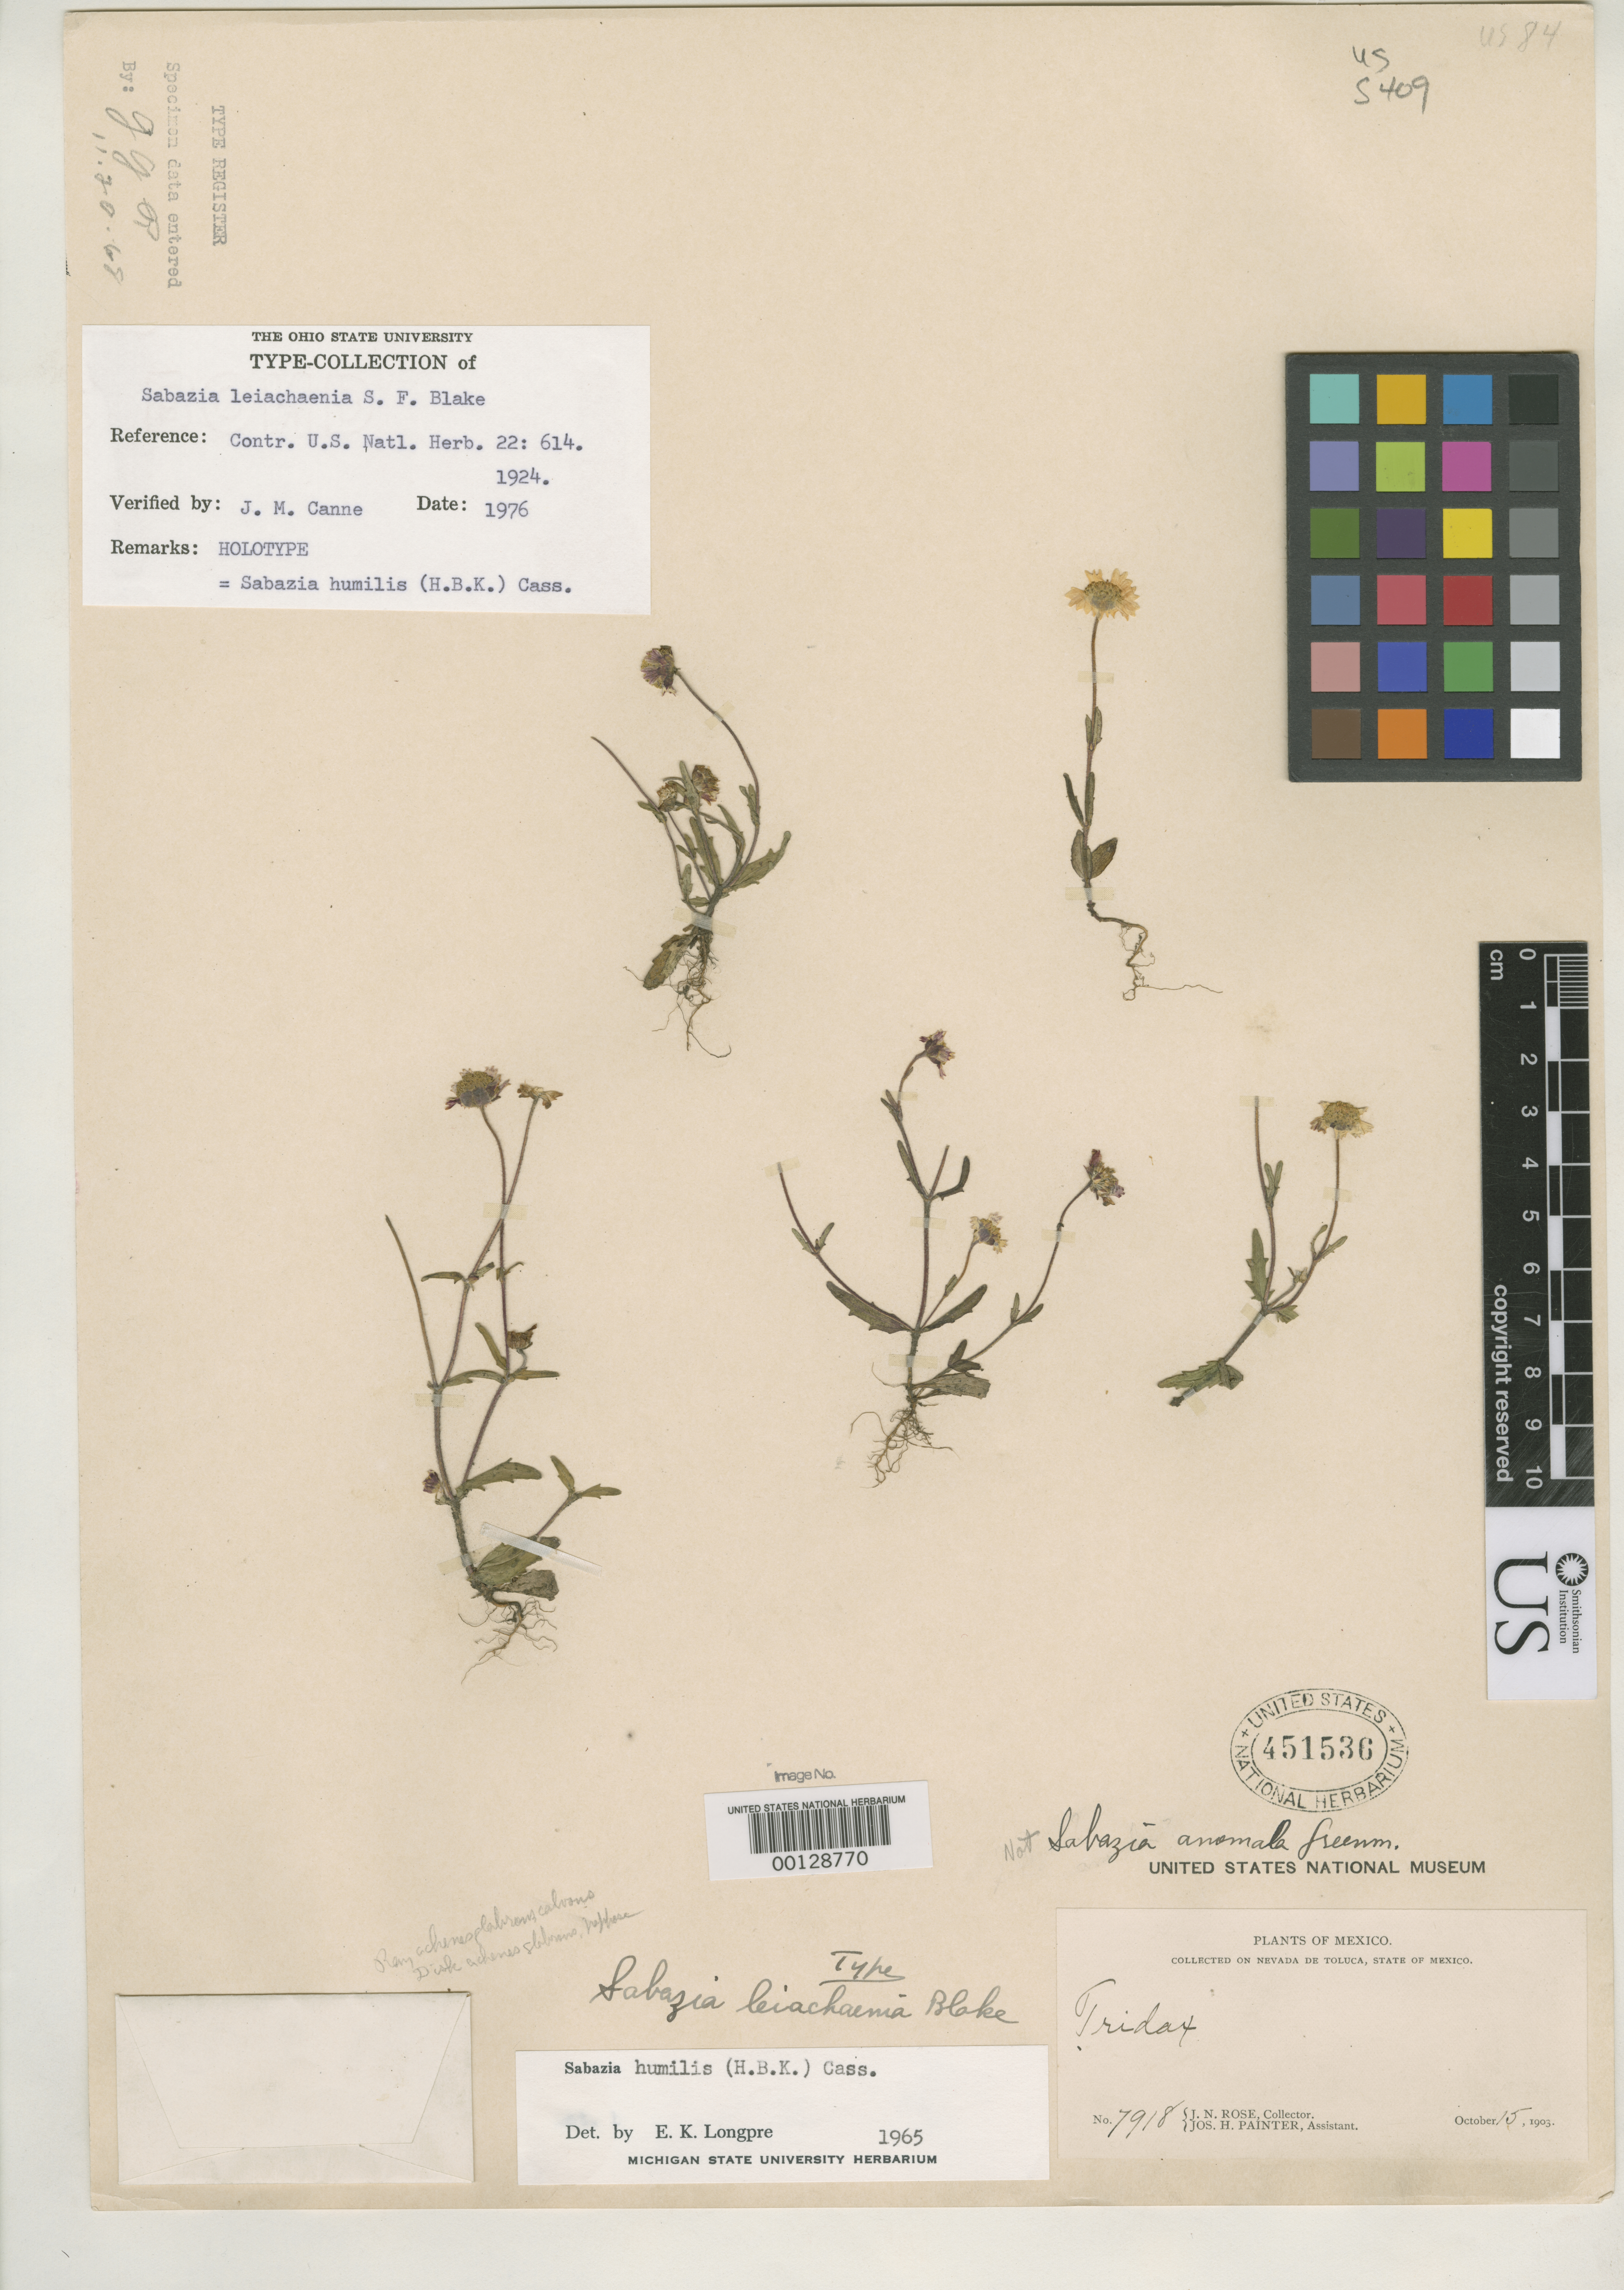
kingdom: Plantae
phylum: Tracheophyta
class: Magnoliopsida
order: Asterales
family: Asteraceae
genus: Sabazia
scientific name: Sabazia leiachaenia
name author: S.F. Blake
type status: Holotype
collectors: J. N. Rose & J. H. Painter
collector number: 7918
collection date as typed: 15 Oct 1903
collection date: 1903-10-15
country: Mexico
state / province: México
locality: Nevada de Toluca.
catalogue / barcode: US 451536